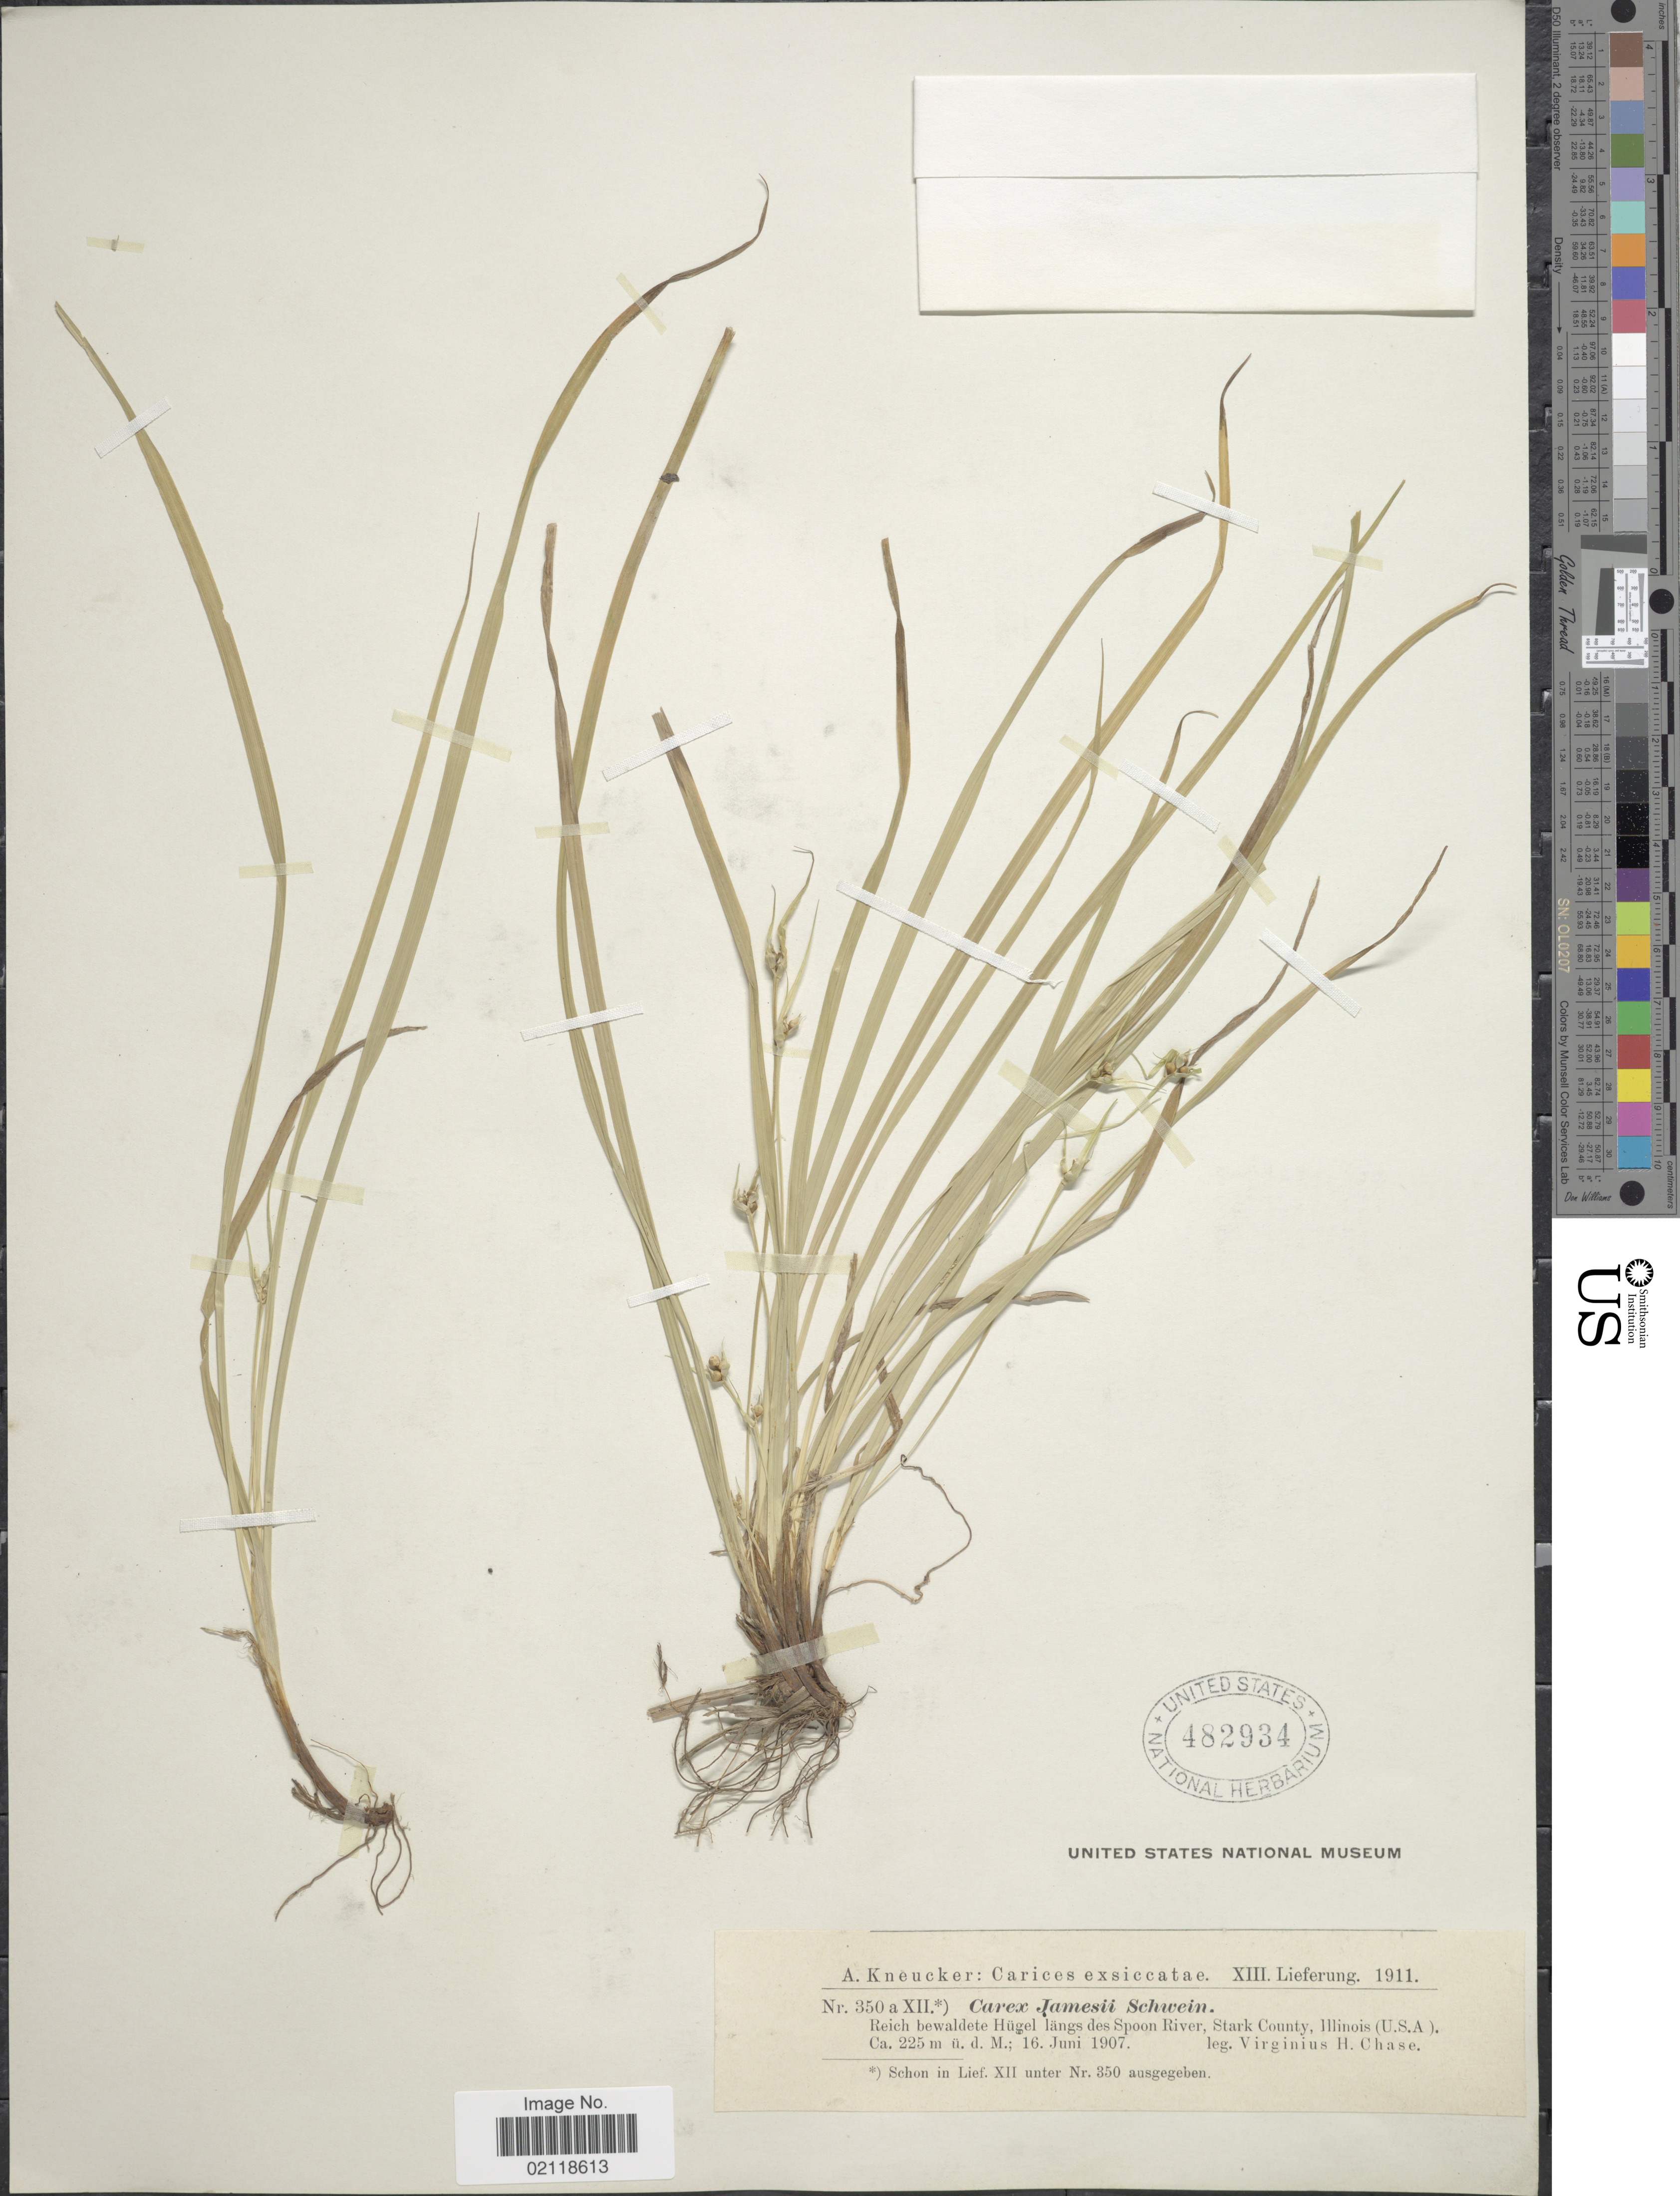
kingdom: Plantae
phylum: Tracheophyta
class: Liliopsida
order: Poales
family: Cyperaceae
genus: Carex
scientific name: Carex jamesii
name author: Schwein.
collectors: V. H. Chase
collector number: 350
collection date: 1907-06-16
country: United States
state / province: Illinois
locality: Reich bewaldete Hugel langs des Spoon River, Stark County, Carices.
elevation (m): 225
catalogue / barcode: US 482934